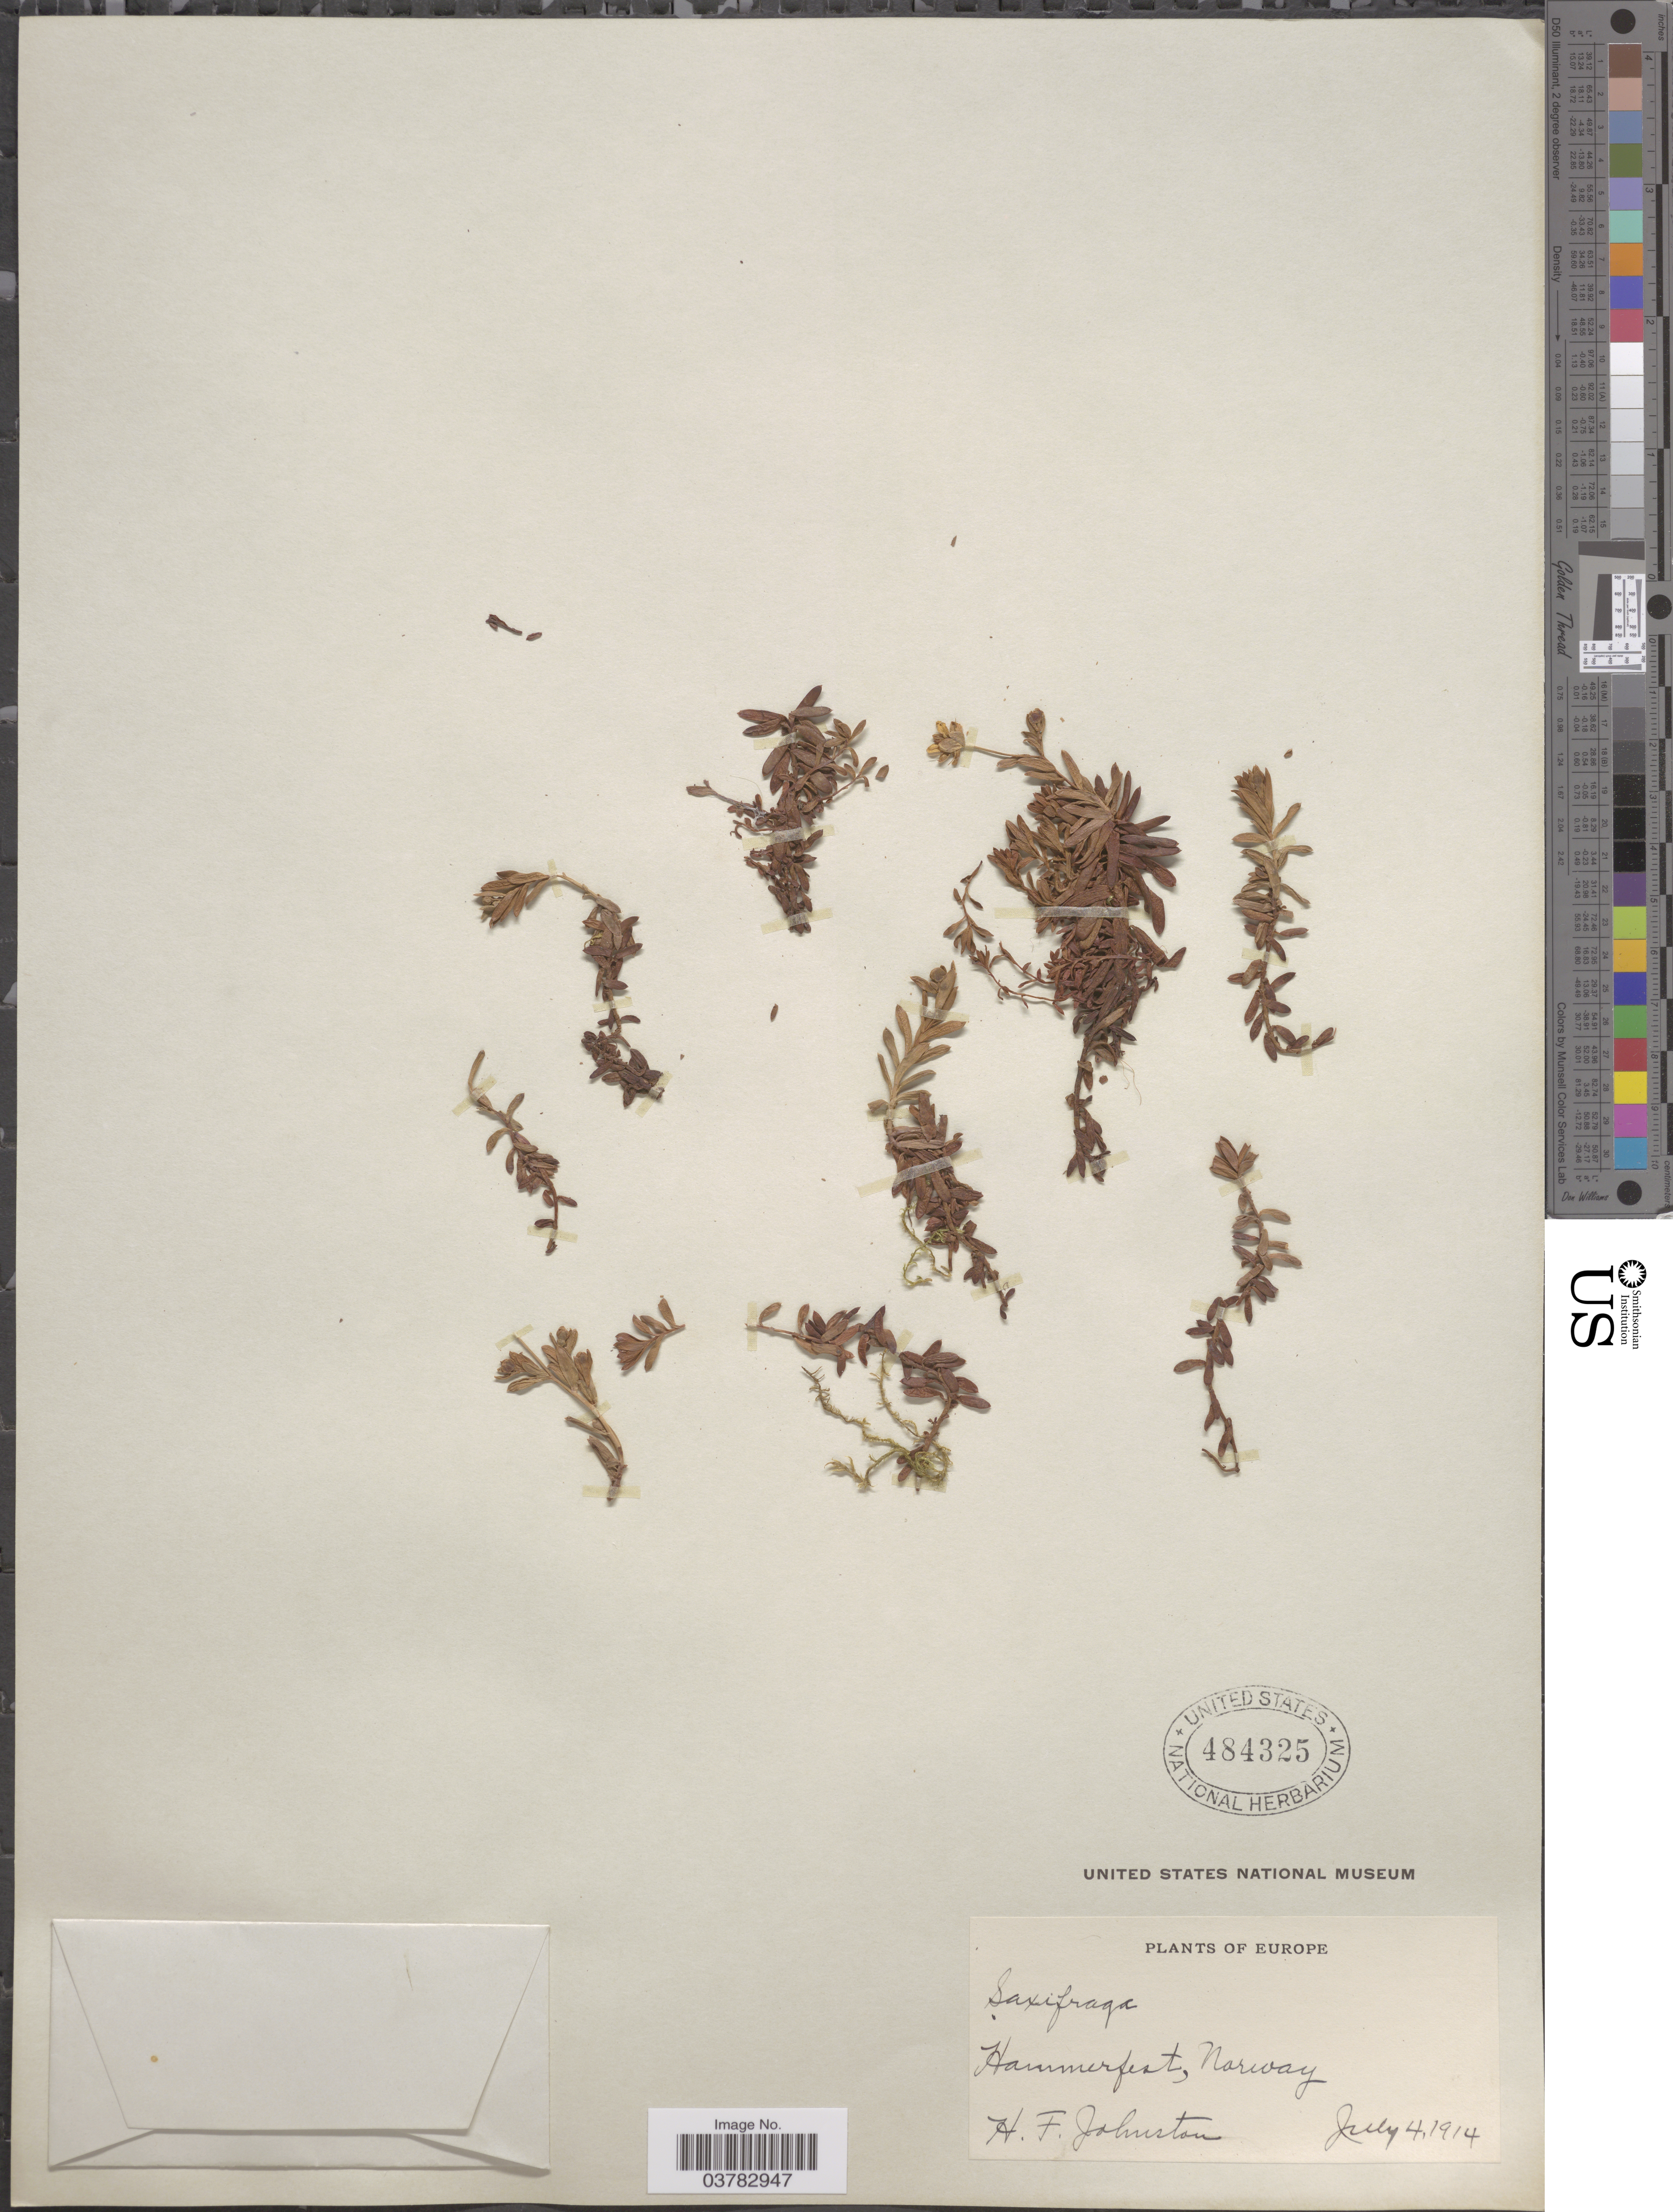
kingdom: Plantae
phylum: Tracheophyta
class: Magnoliopsida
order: Saxifragales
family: Saxifragaceae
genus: Saxifraga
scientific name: Saxifraga sp.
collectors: H. Johnston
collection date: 1914-07-04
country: Norway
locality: Hammersfest.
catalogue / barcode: US 484325